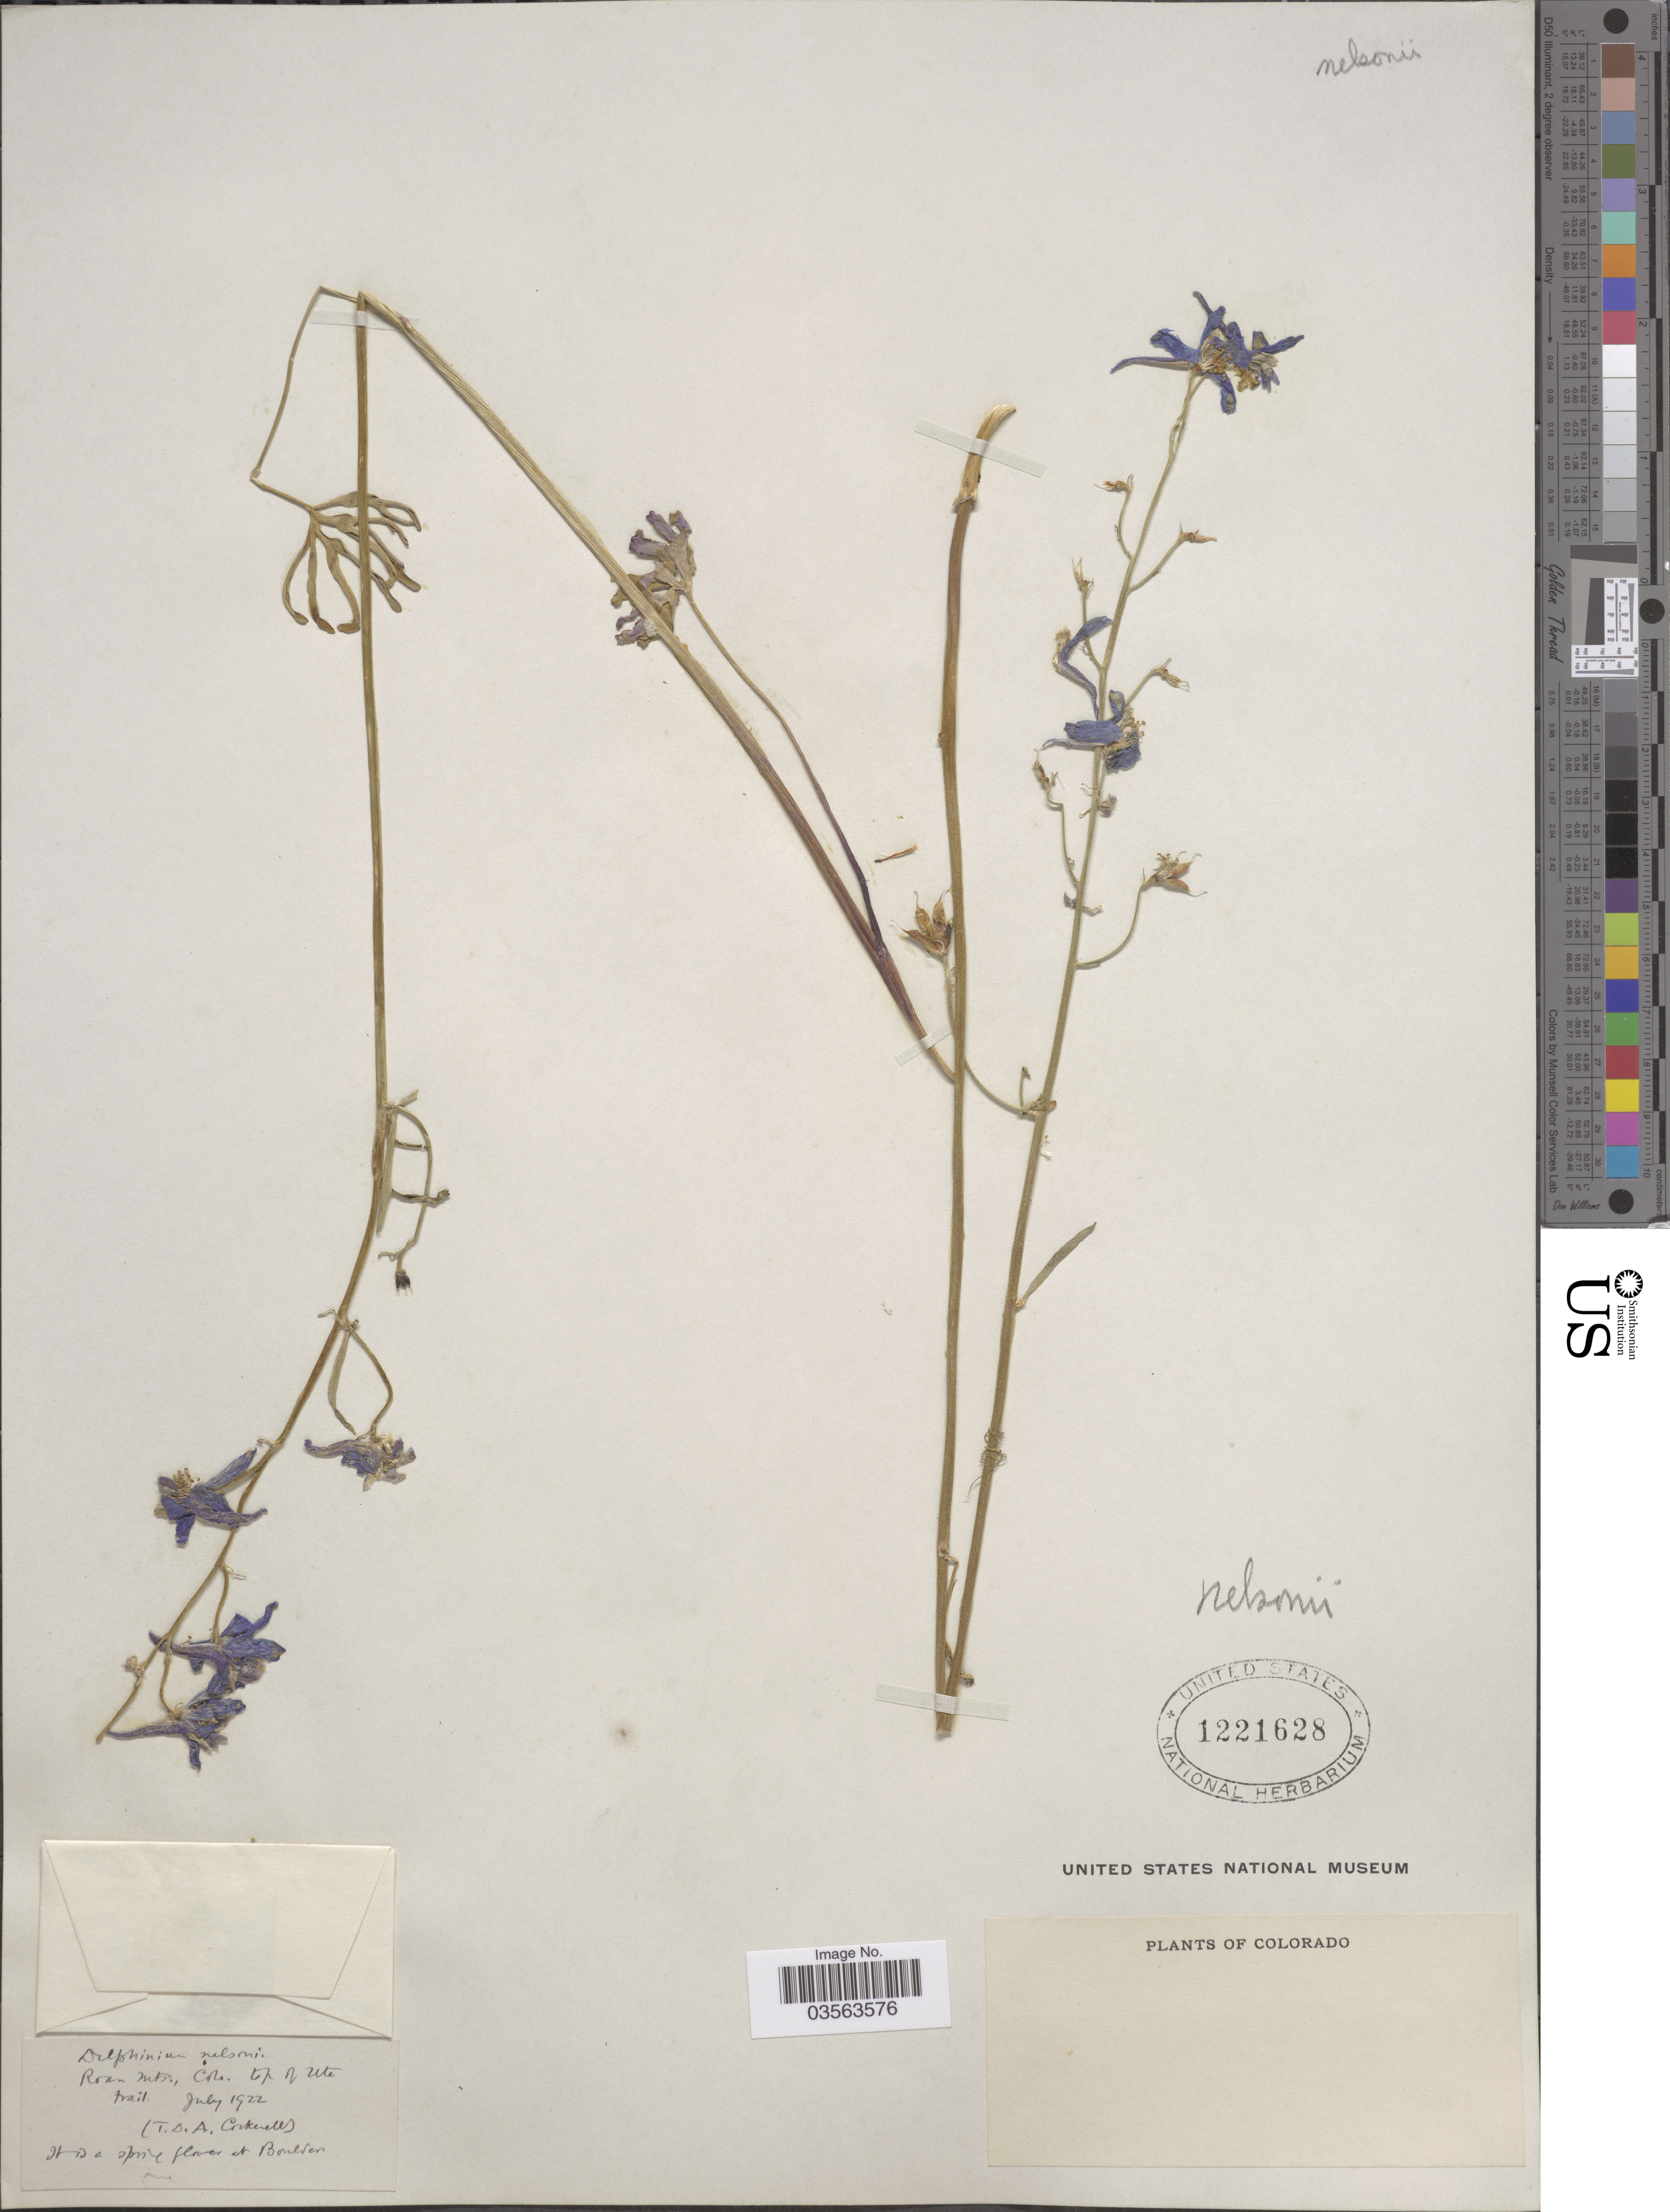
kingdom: Plantae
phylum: Tracheophyta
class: Magnoliopsida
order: Ranunculales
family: Ranunculaceae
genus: Delphinium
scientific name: Delphinium nelsonii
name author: Greene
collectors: T. Cockerell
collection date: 1922-07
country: United States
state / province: Colorado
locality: Roan mts., top of Ute trail.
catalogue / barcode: US 1221628